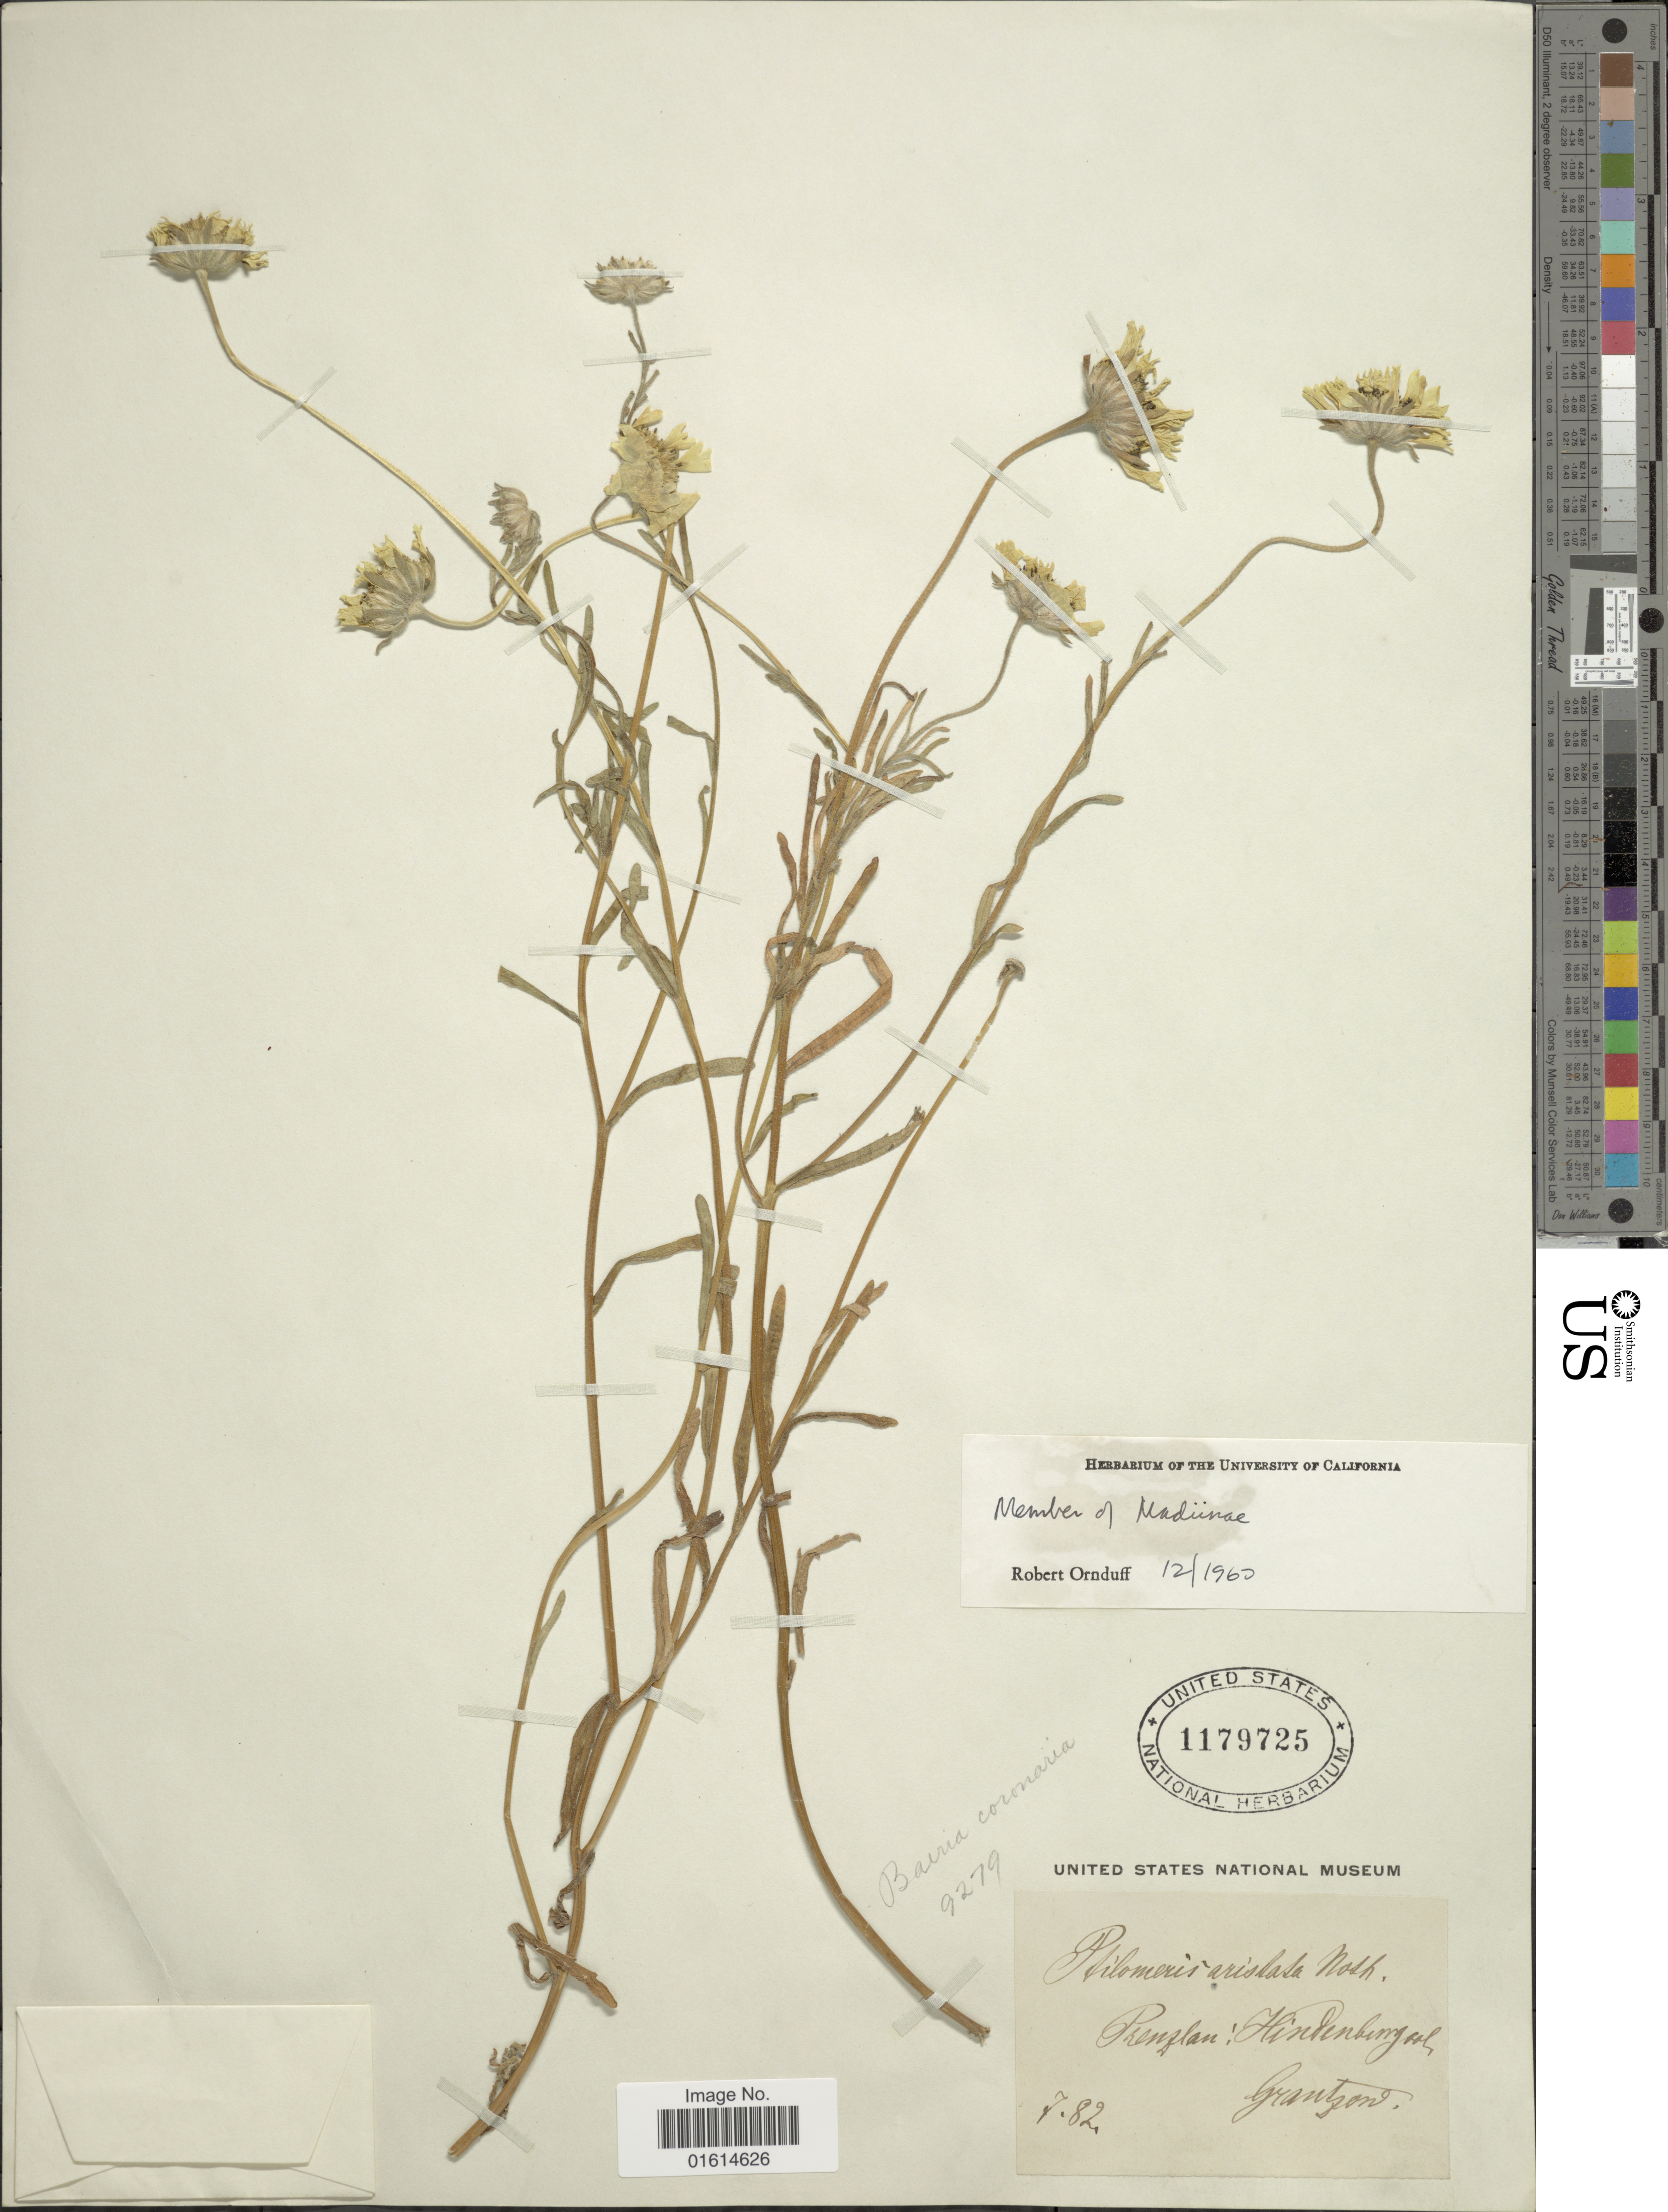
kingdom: Plantae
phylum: Tracheophyta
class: Magnoliopsida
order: Asterales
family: Asteraceae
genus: Layia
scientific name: Layia sp.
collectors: Grantzow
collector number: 9279?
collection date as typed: Transcribed d/m/y: /7/82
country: Germany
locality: Prenzlan, Hindenburgdal [interpreted]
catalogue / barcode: US 1179725